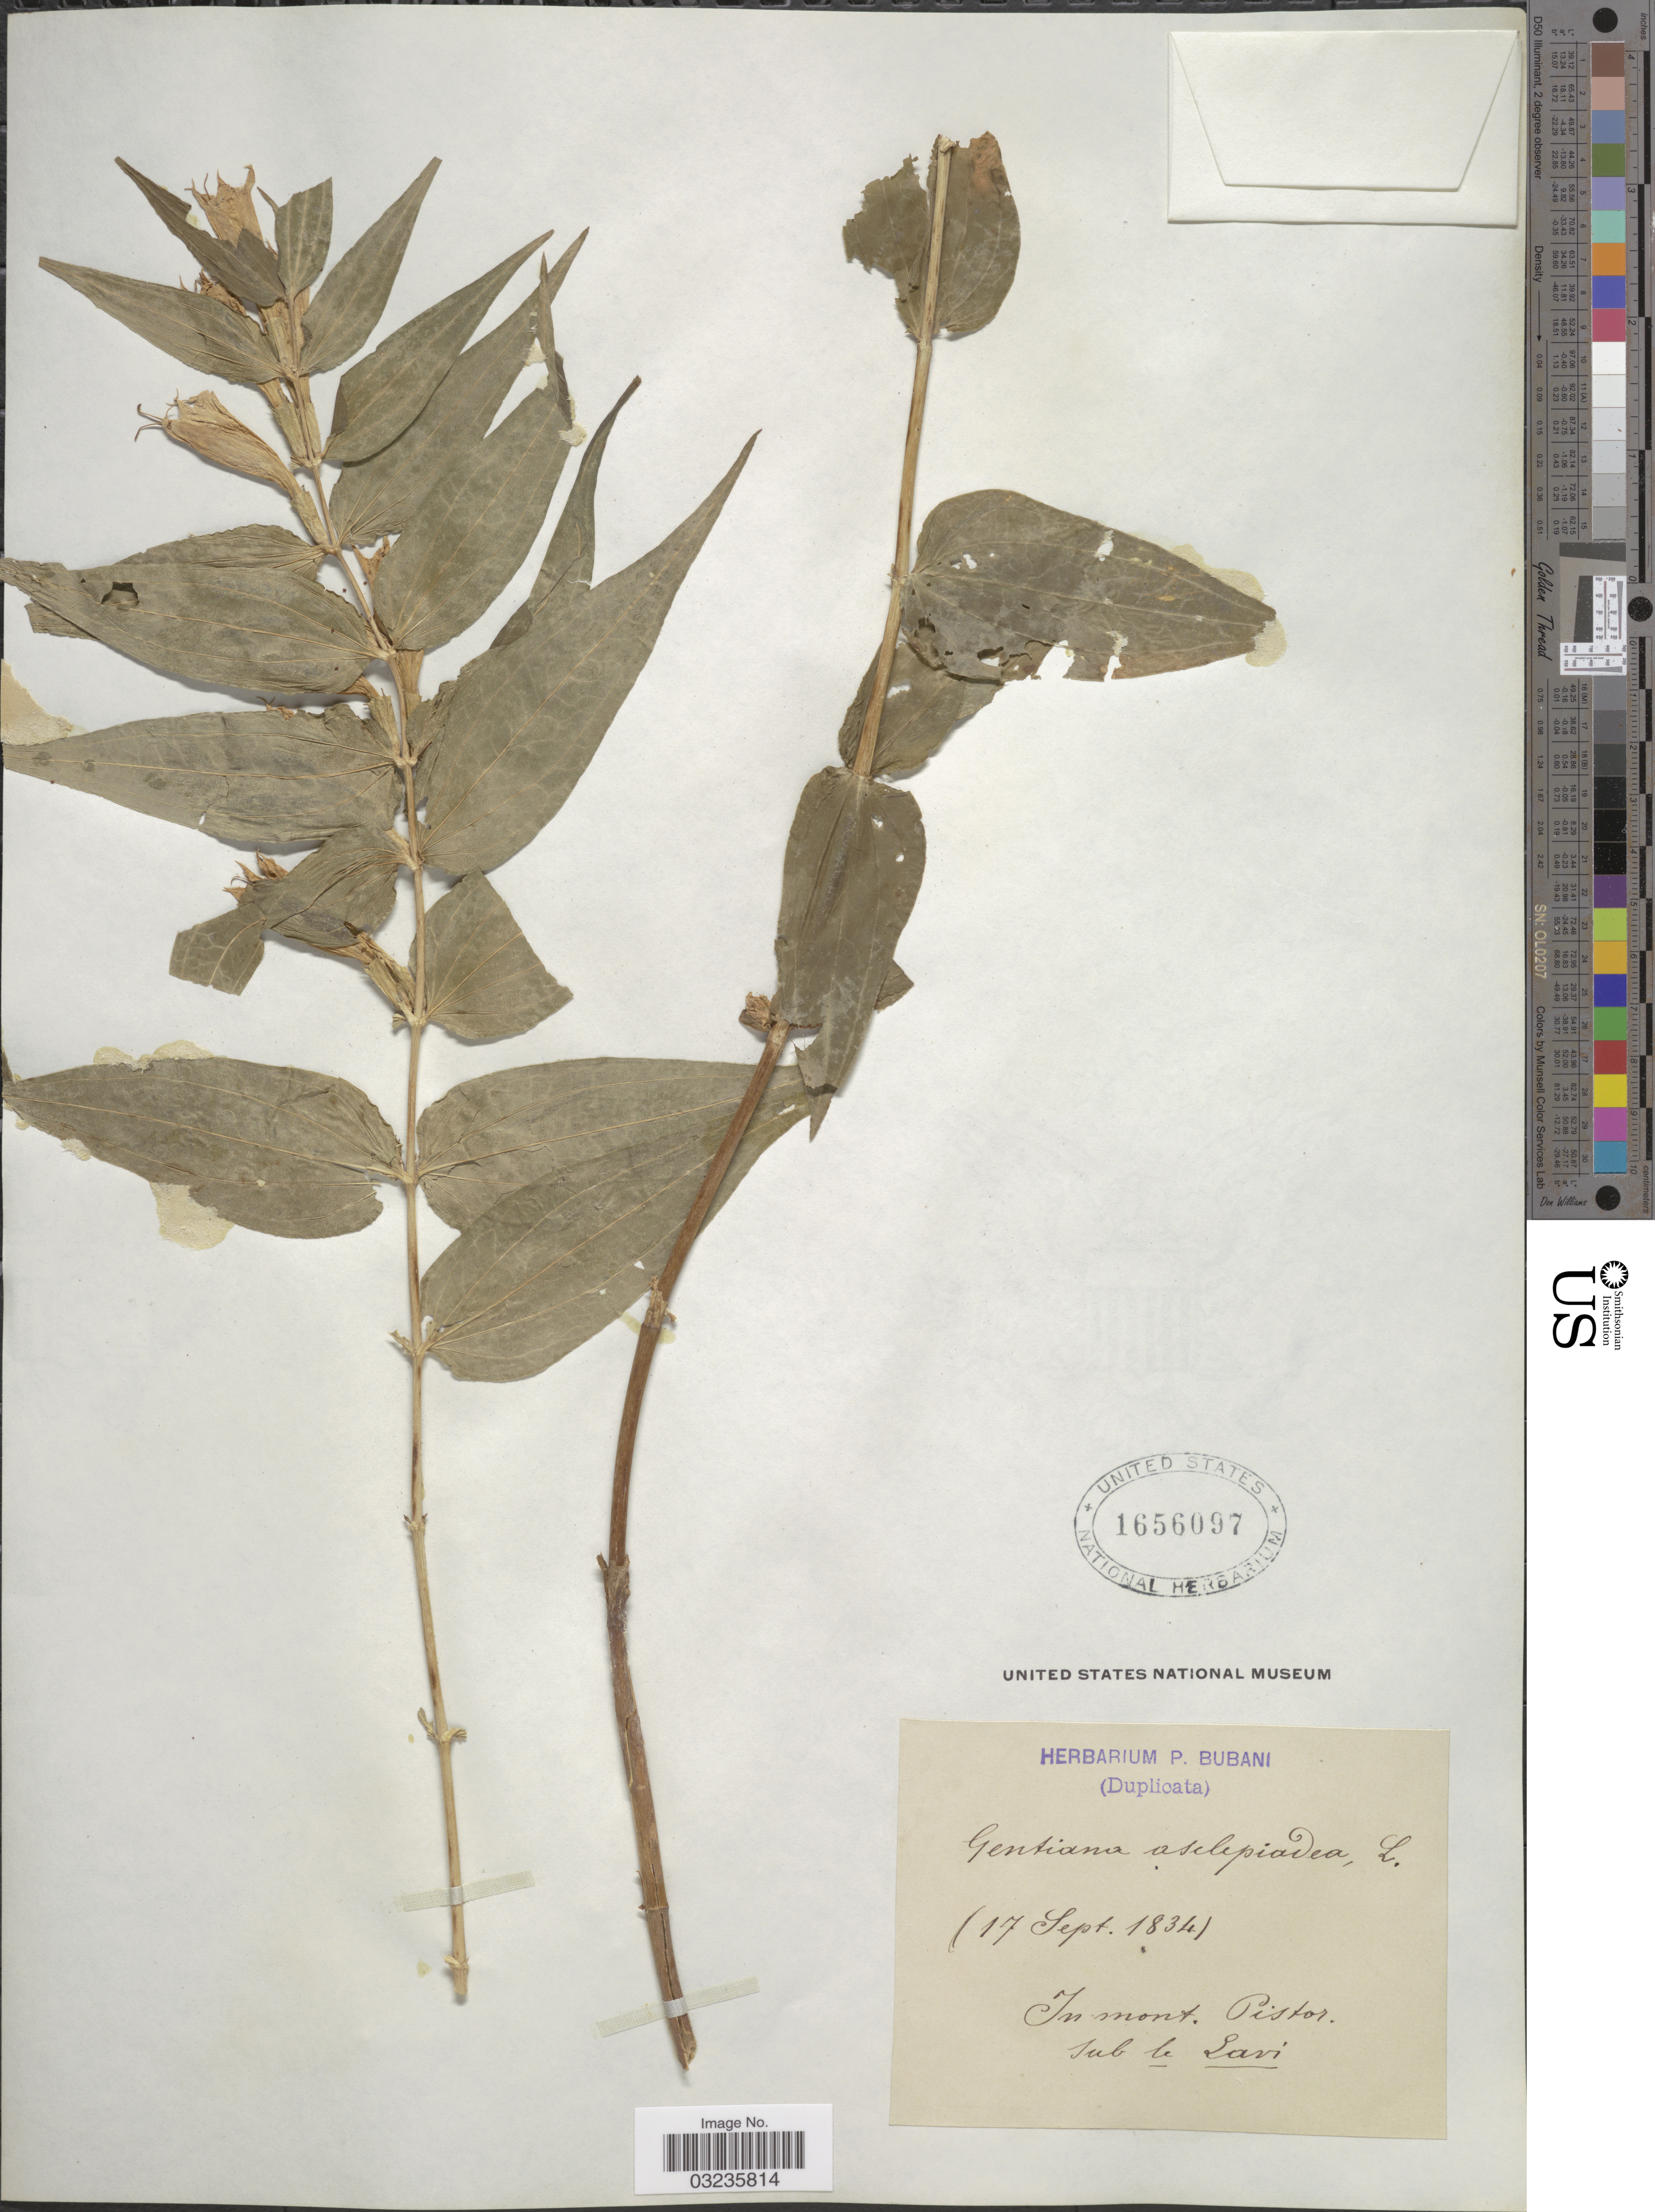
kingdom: Plantae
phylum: Tracheophyta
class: Magnoliopsida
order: Gentianales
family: Gentianaceae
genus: Gentiana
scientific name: Gentiana asclepiadea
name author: L.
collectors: ex herb. P. Bubani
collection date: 1834-09-17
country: Italy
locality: In mont. Pistor. sub le Lavi.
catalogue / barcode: US 1656097